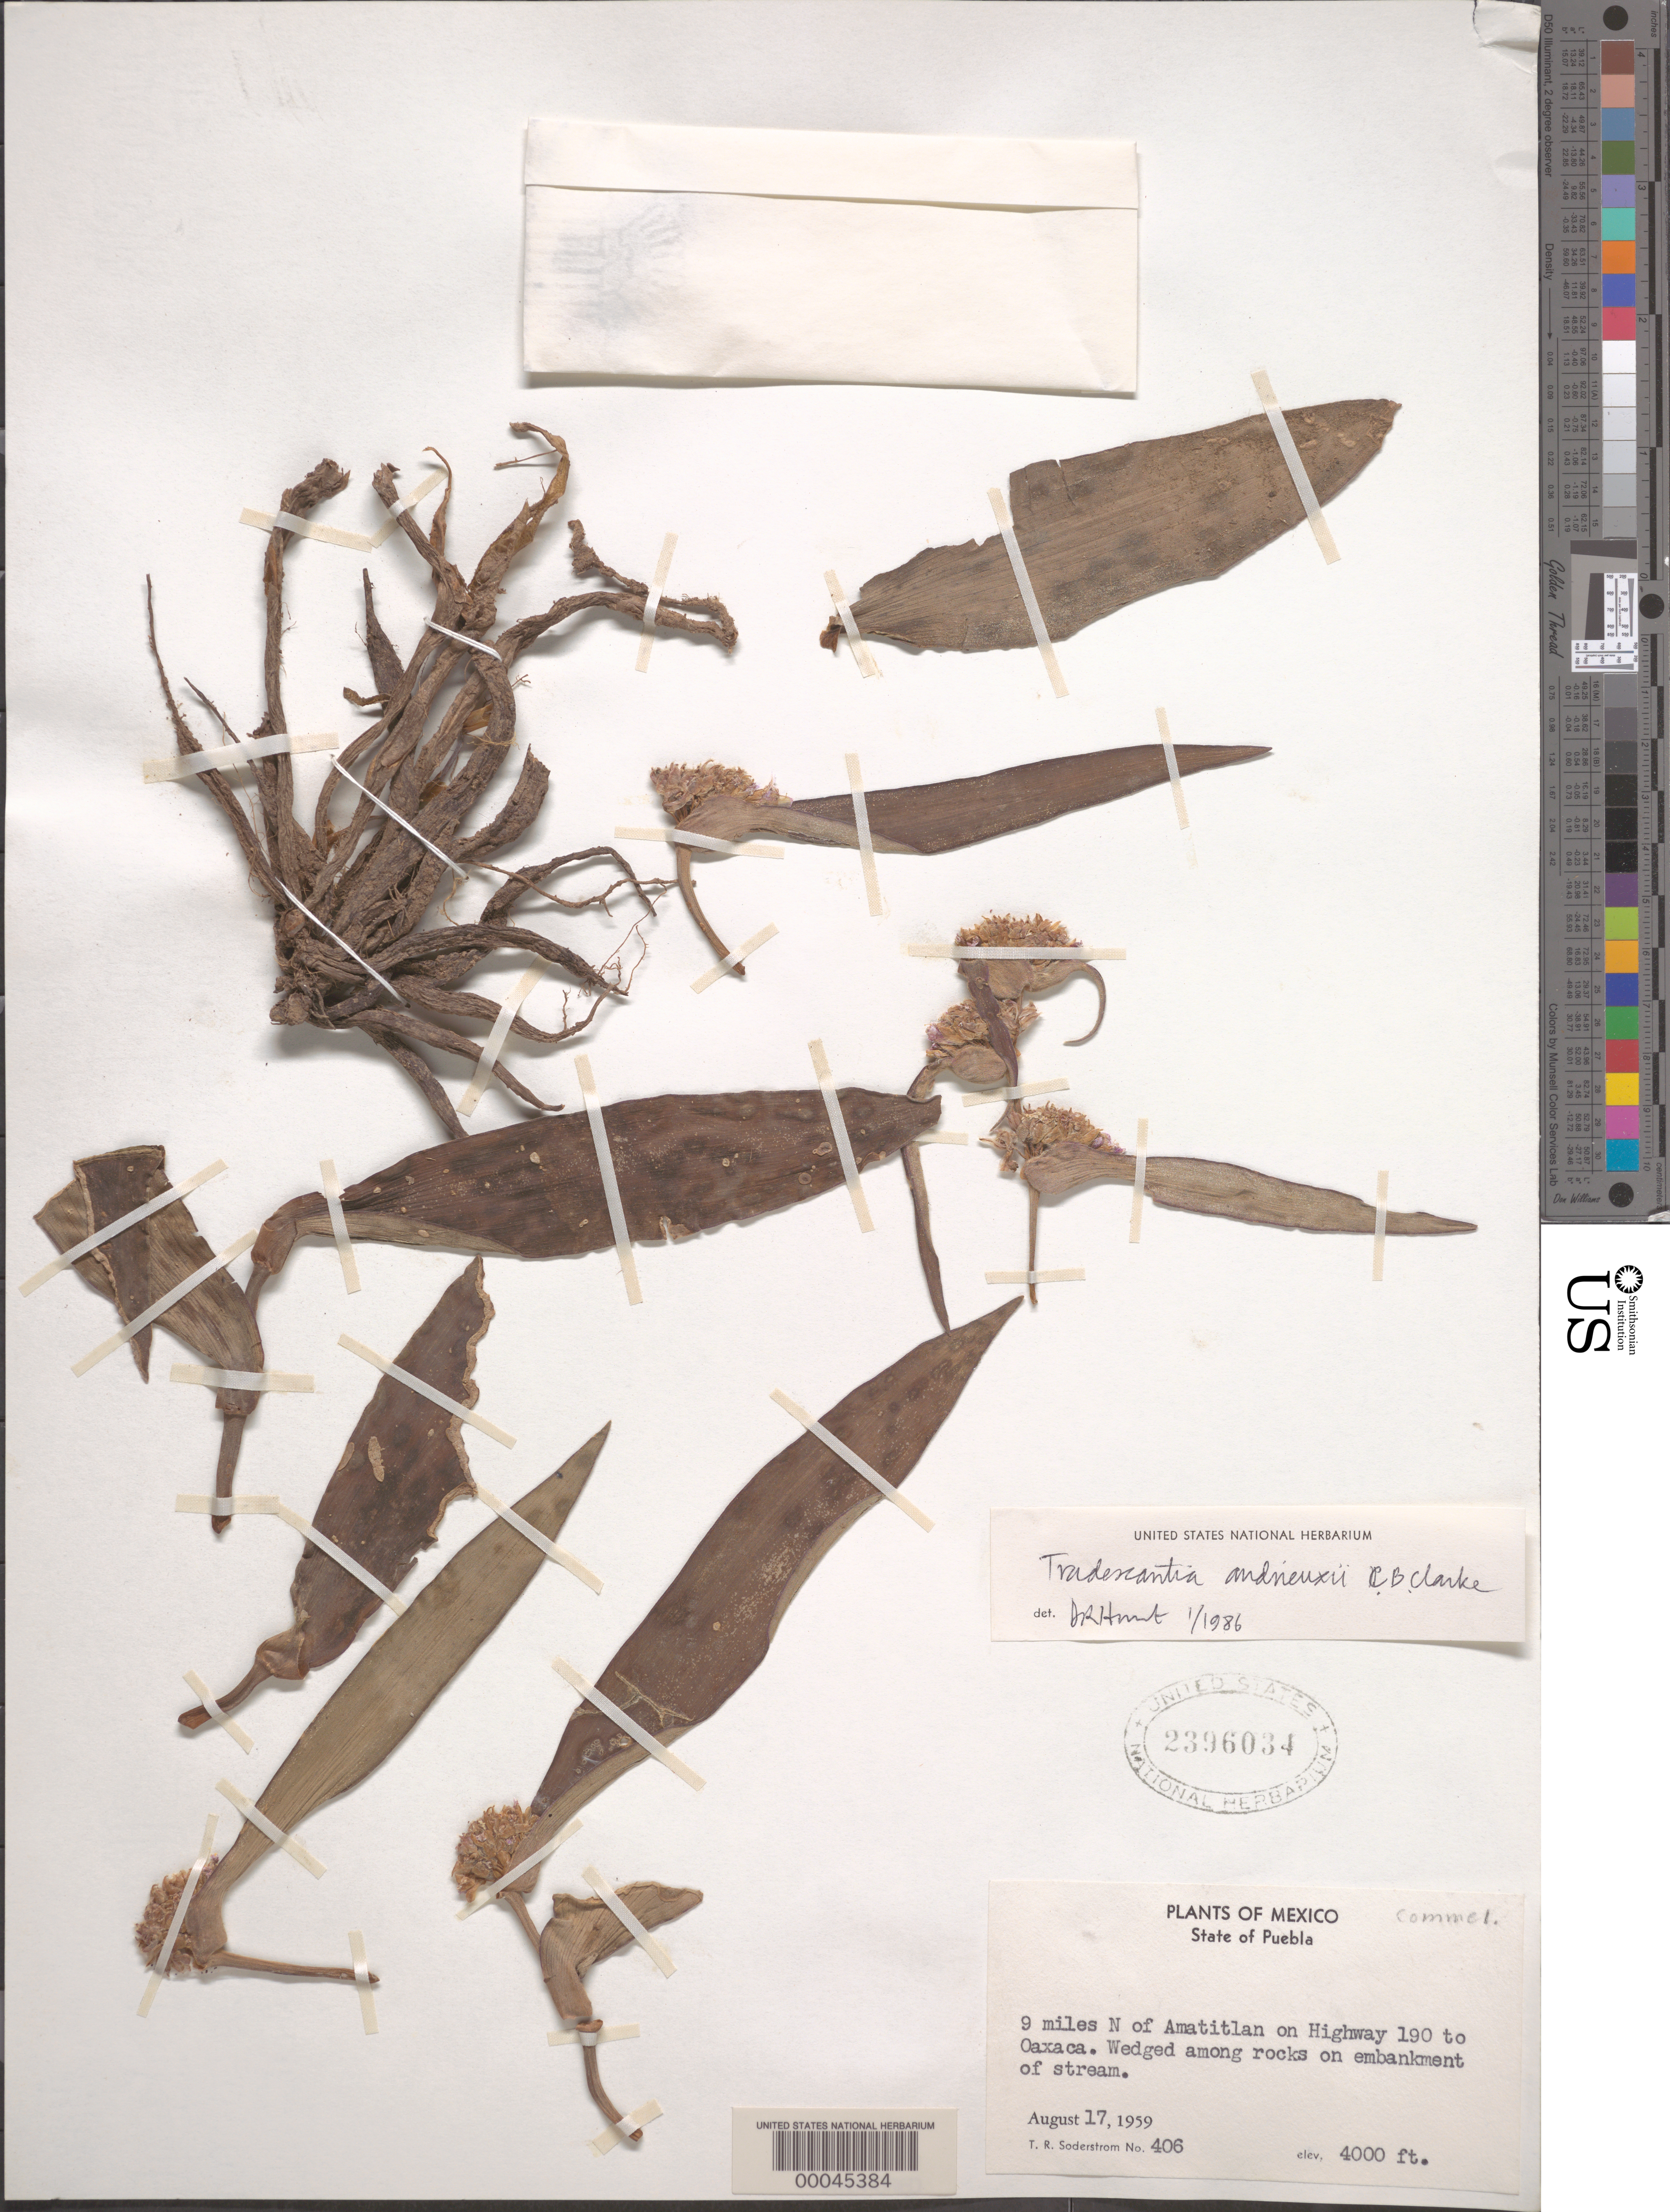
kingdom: Plantae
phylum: Tracheophyta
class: Liliopsida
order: Commelinales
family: Commelinaceae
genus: Tradescantia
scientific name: Tradescantia andrieuxii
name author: C.B. Clarke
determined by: Hunt, D. R.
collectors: T. R. Soderstrom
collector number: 406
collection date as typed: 17 Aug 1959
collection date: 1959-08-17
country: Mexico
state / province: Puebla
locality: N of amatitlan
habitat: Rocks along stream bank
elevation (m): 1220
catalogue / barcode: US 2396034